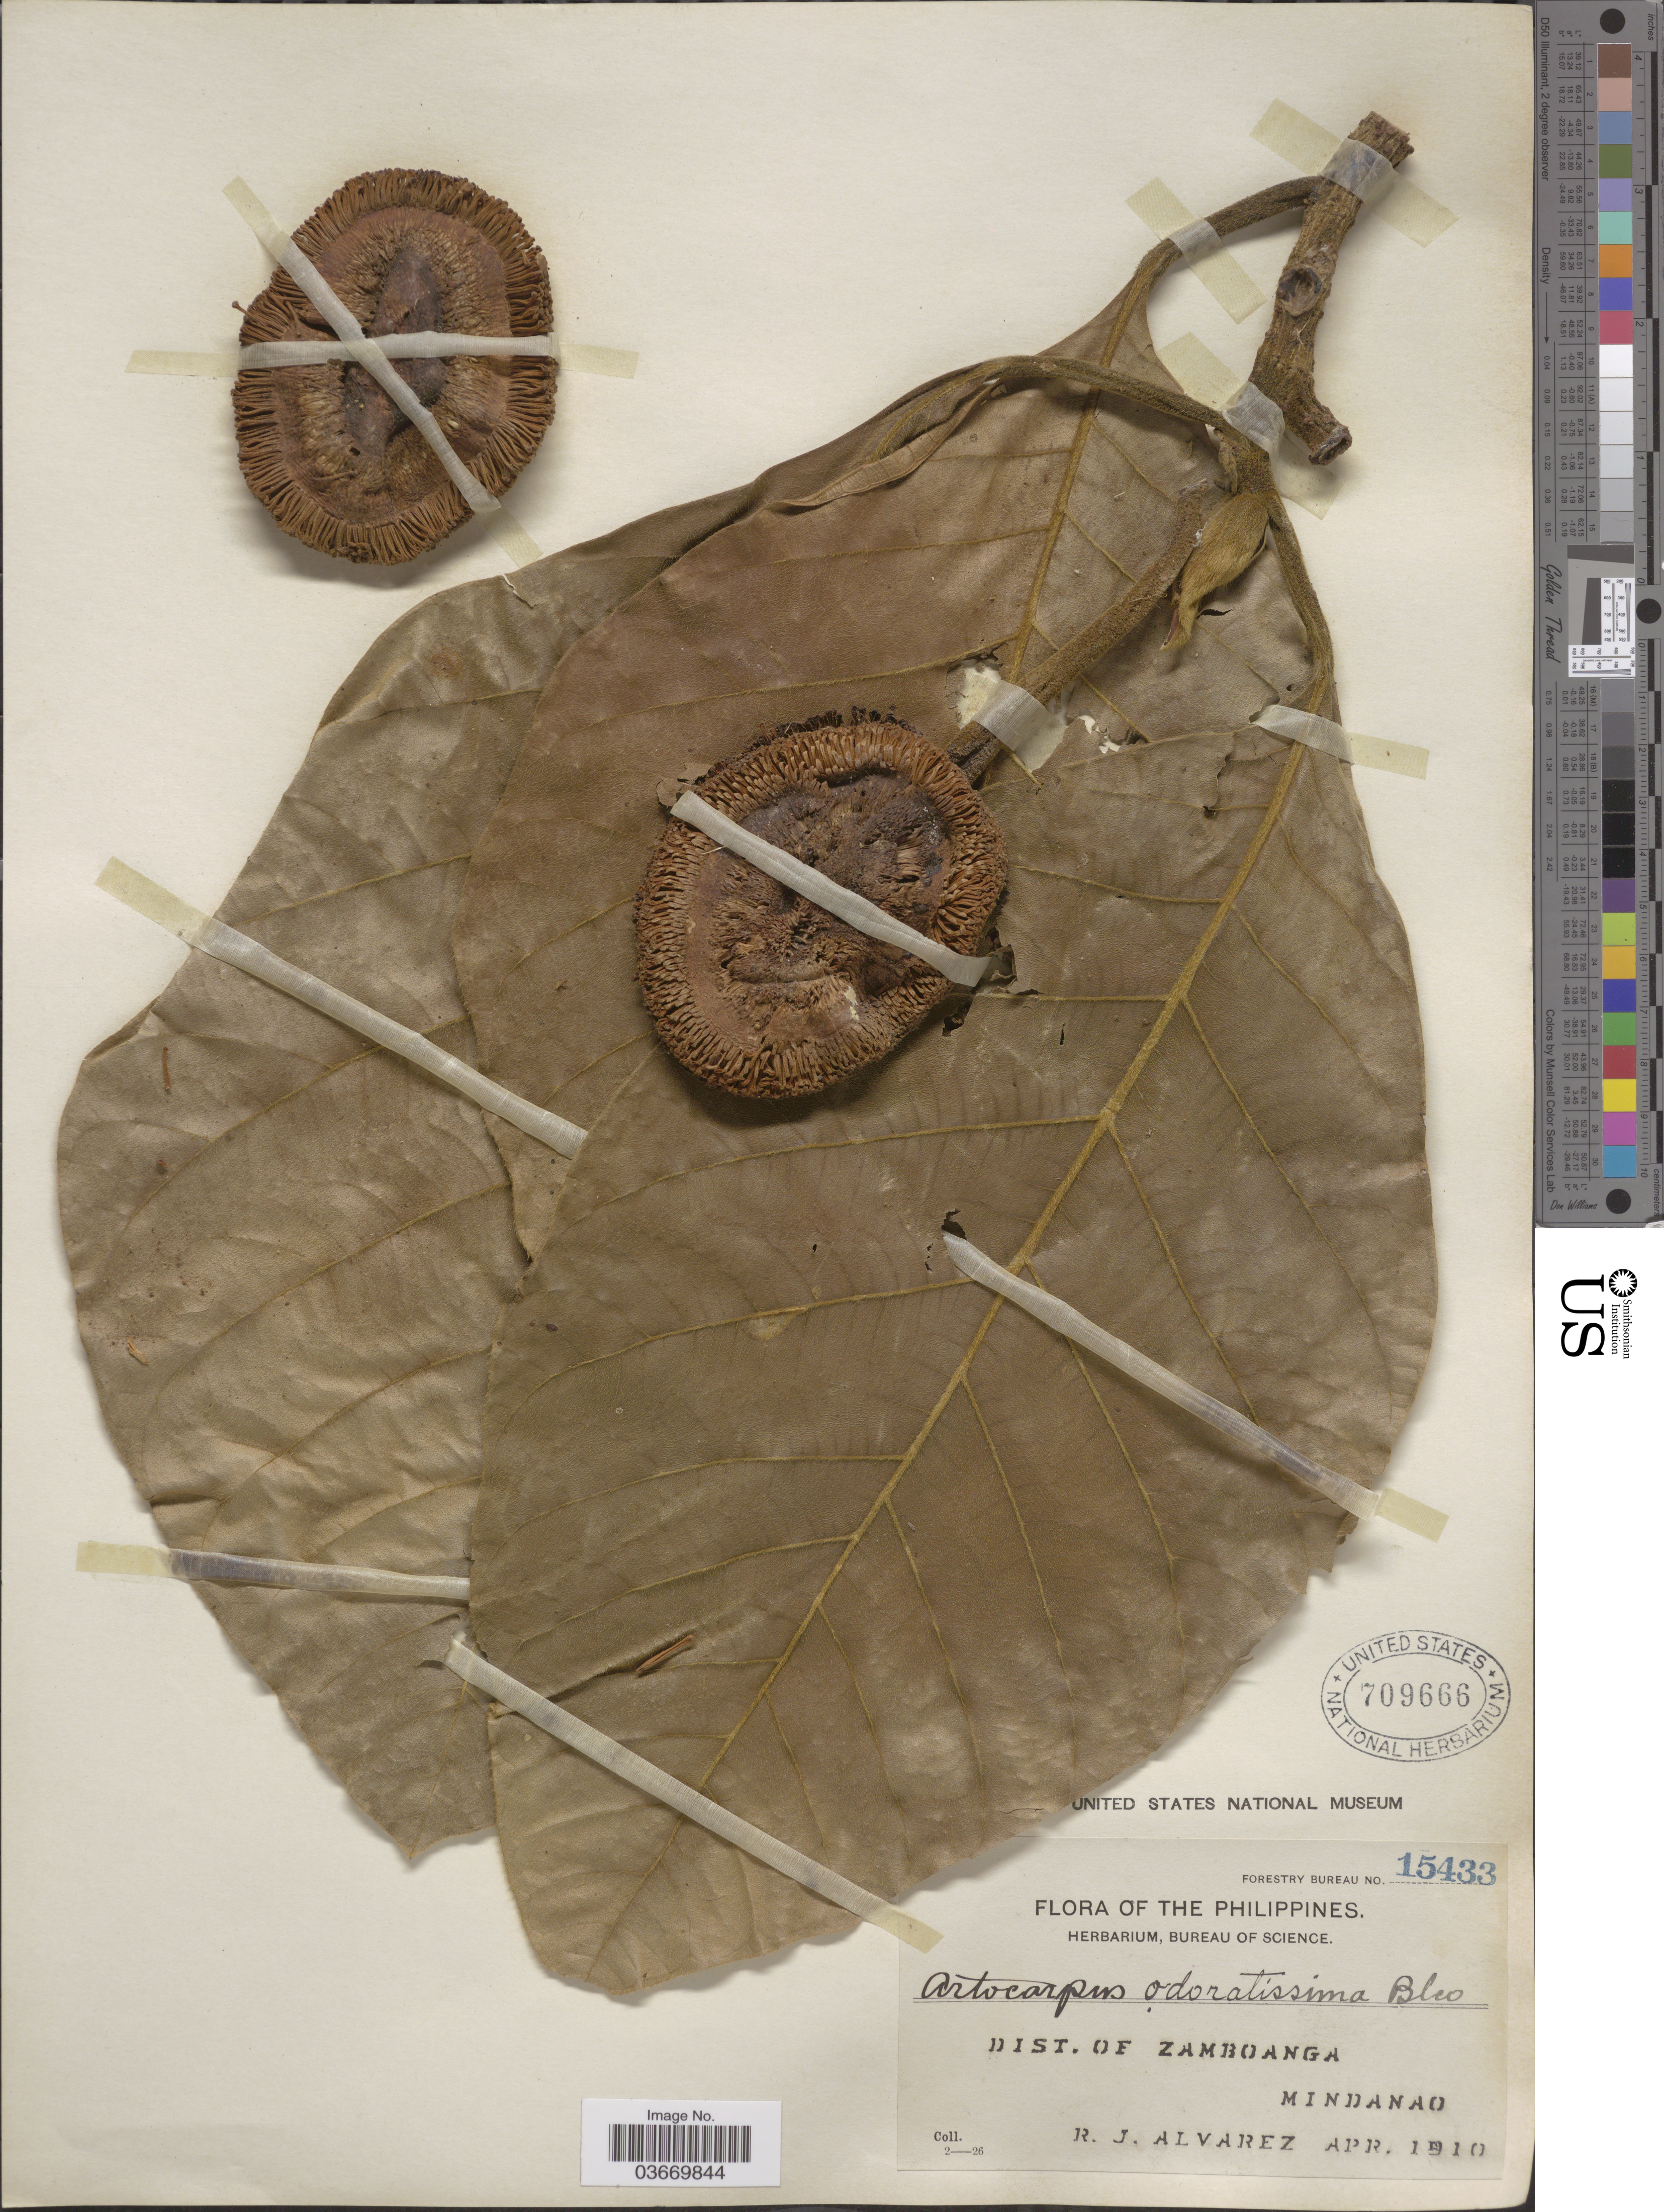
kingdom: Plantae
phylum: Tracheophyta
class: Magnoliopsida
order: Rosales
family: Moraceae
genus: Artocarpus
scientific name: Artocarpus odoratissimus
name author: Blanco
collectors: R. Alvarez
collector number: Forestry Bureau 15433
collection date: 1910-04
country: Philippines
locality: Dist. of Zamboanga, Mindanao.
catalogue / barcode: US 709666